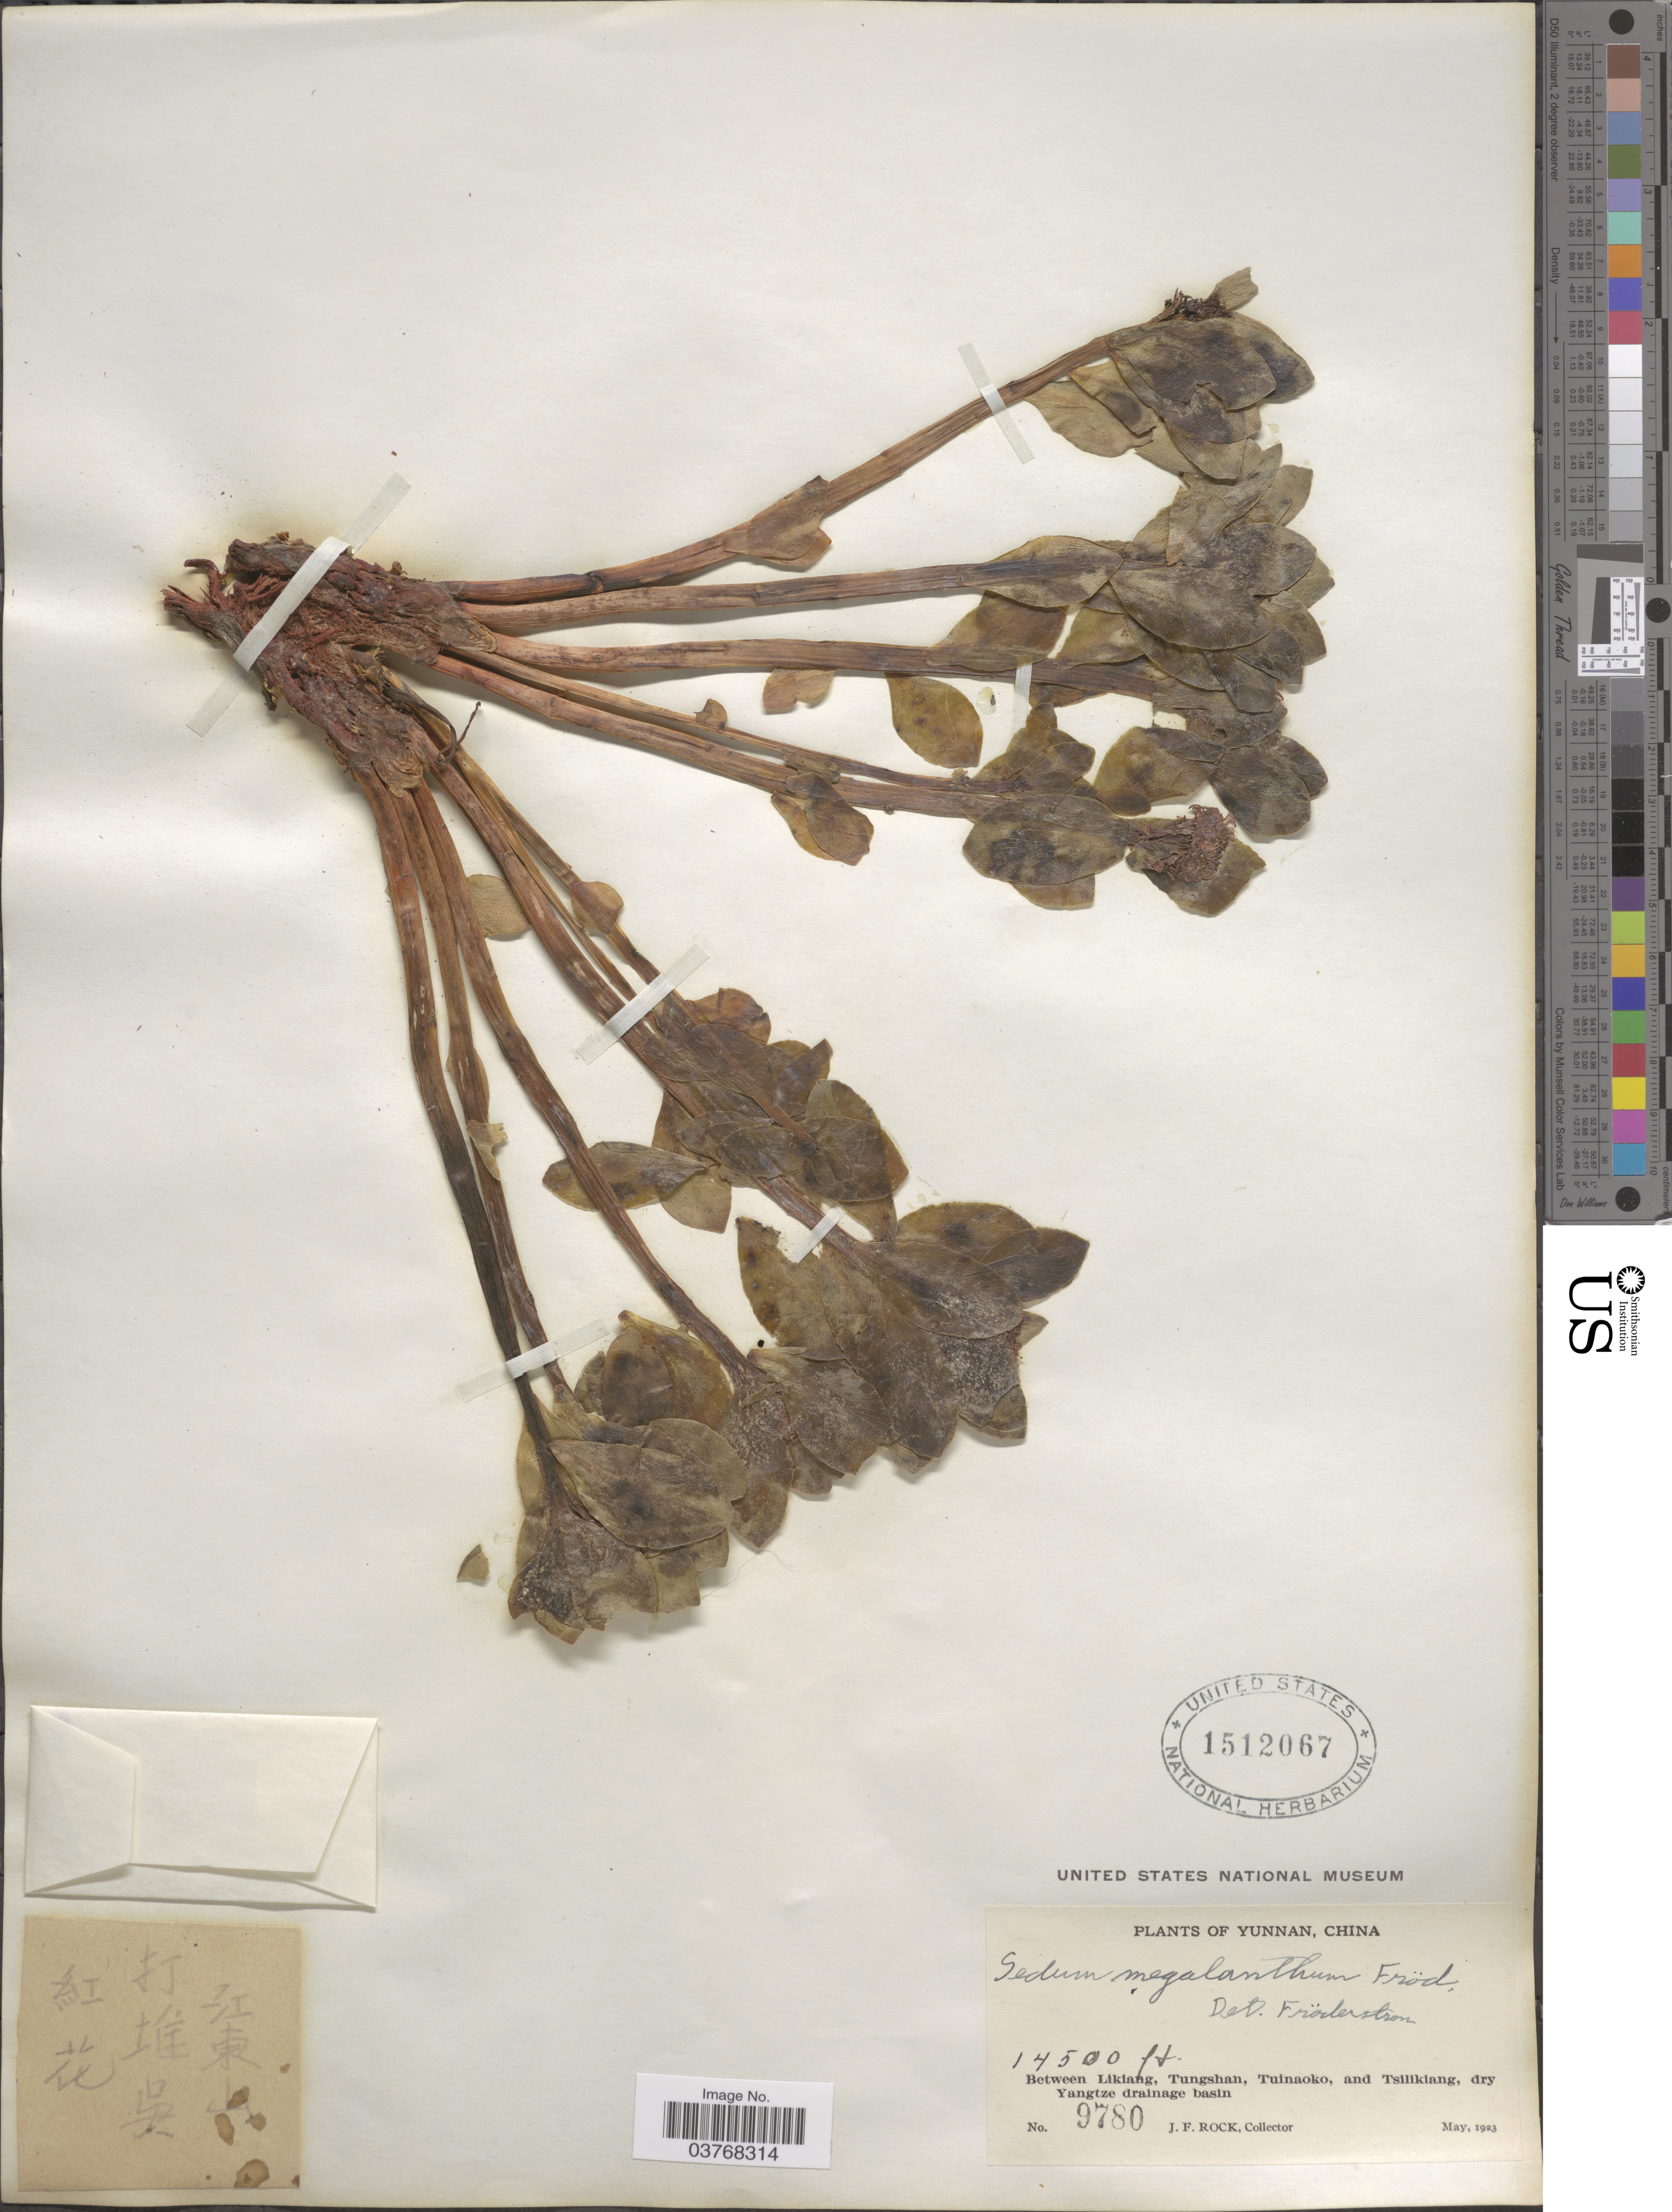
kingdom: Plantae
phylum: Tracheophyta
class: Magnoliopsida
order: Saxifragales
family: Crassulaceae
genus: Rhodiola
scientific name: Rhodiola crenulata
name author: (Hook. f. & Thomson) H. Ohba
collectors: J. Rock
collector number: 9780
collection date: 1923-05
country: China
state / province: Yunnan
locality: Between Likiang, Tungshan, Tuinaoko, and Tsilikiang, dry Yangtze drainage basin.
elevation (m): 4420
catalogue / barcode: US 1512067